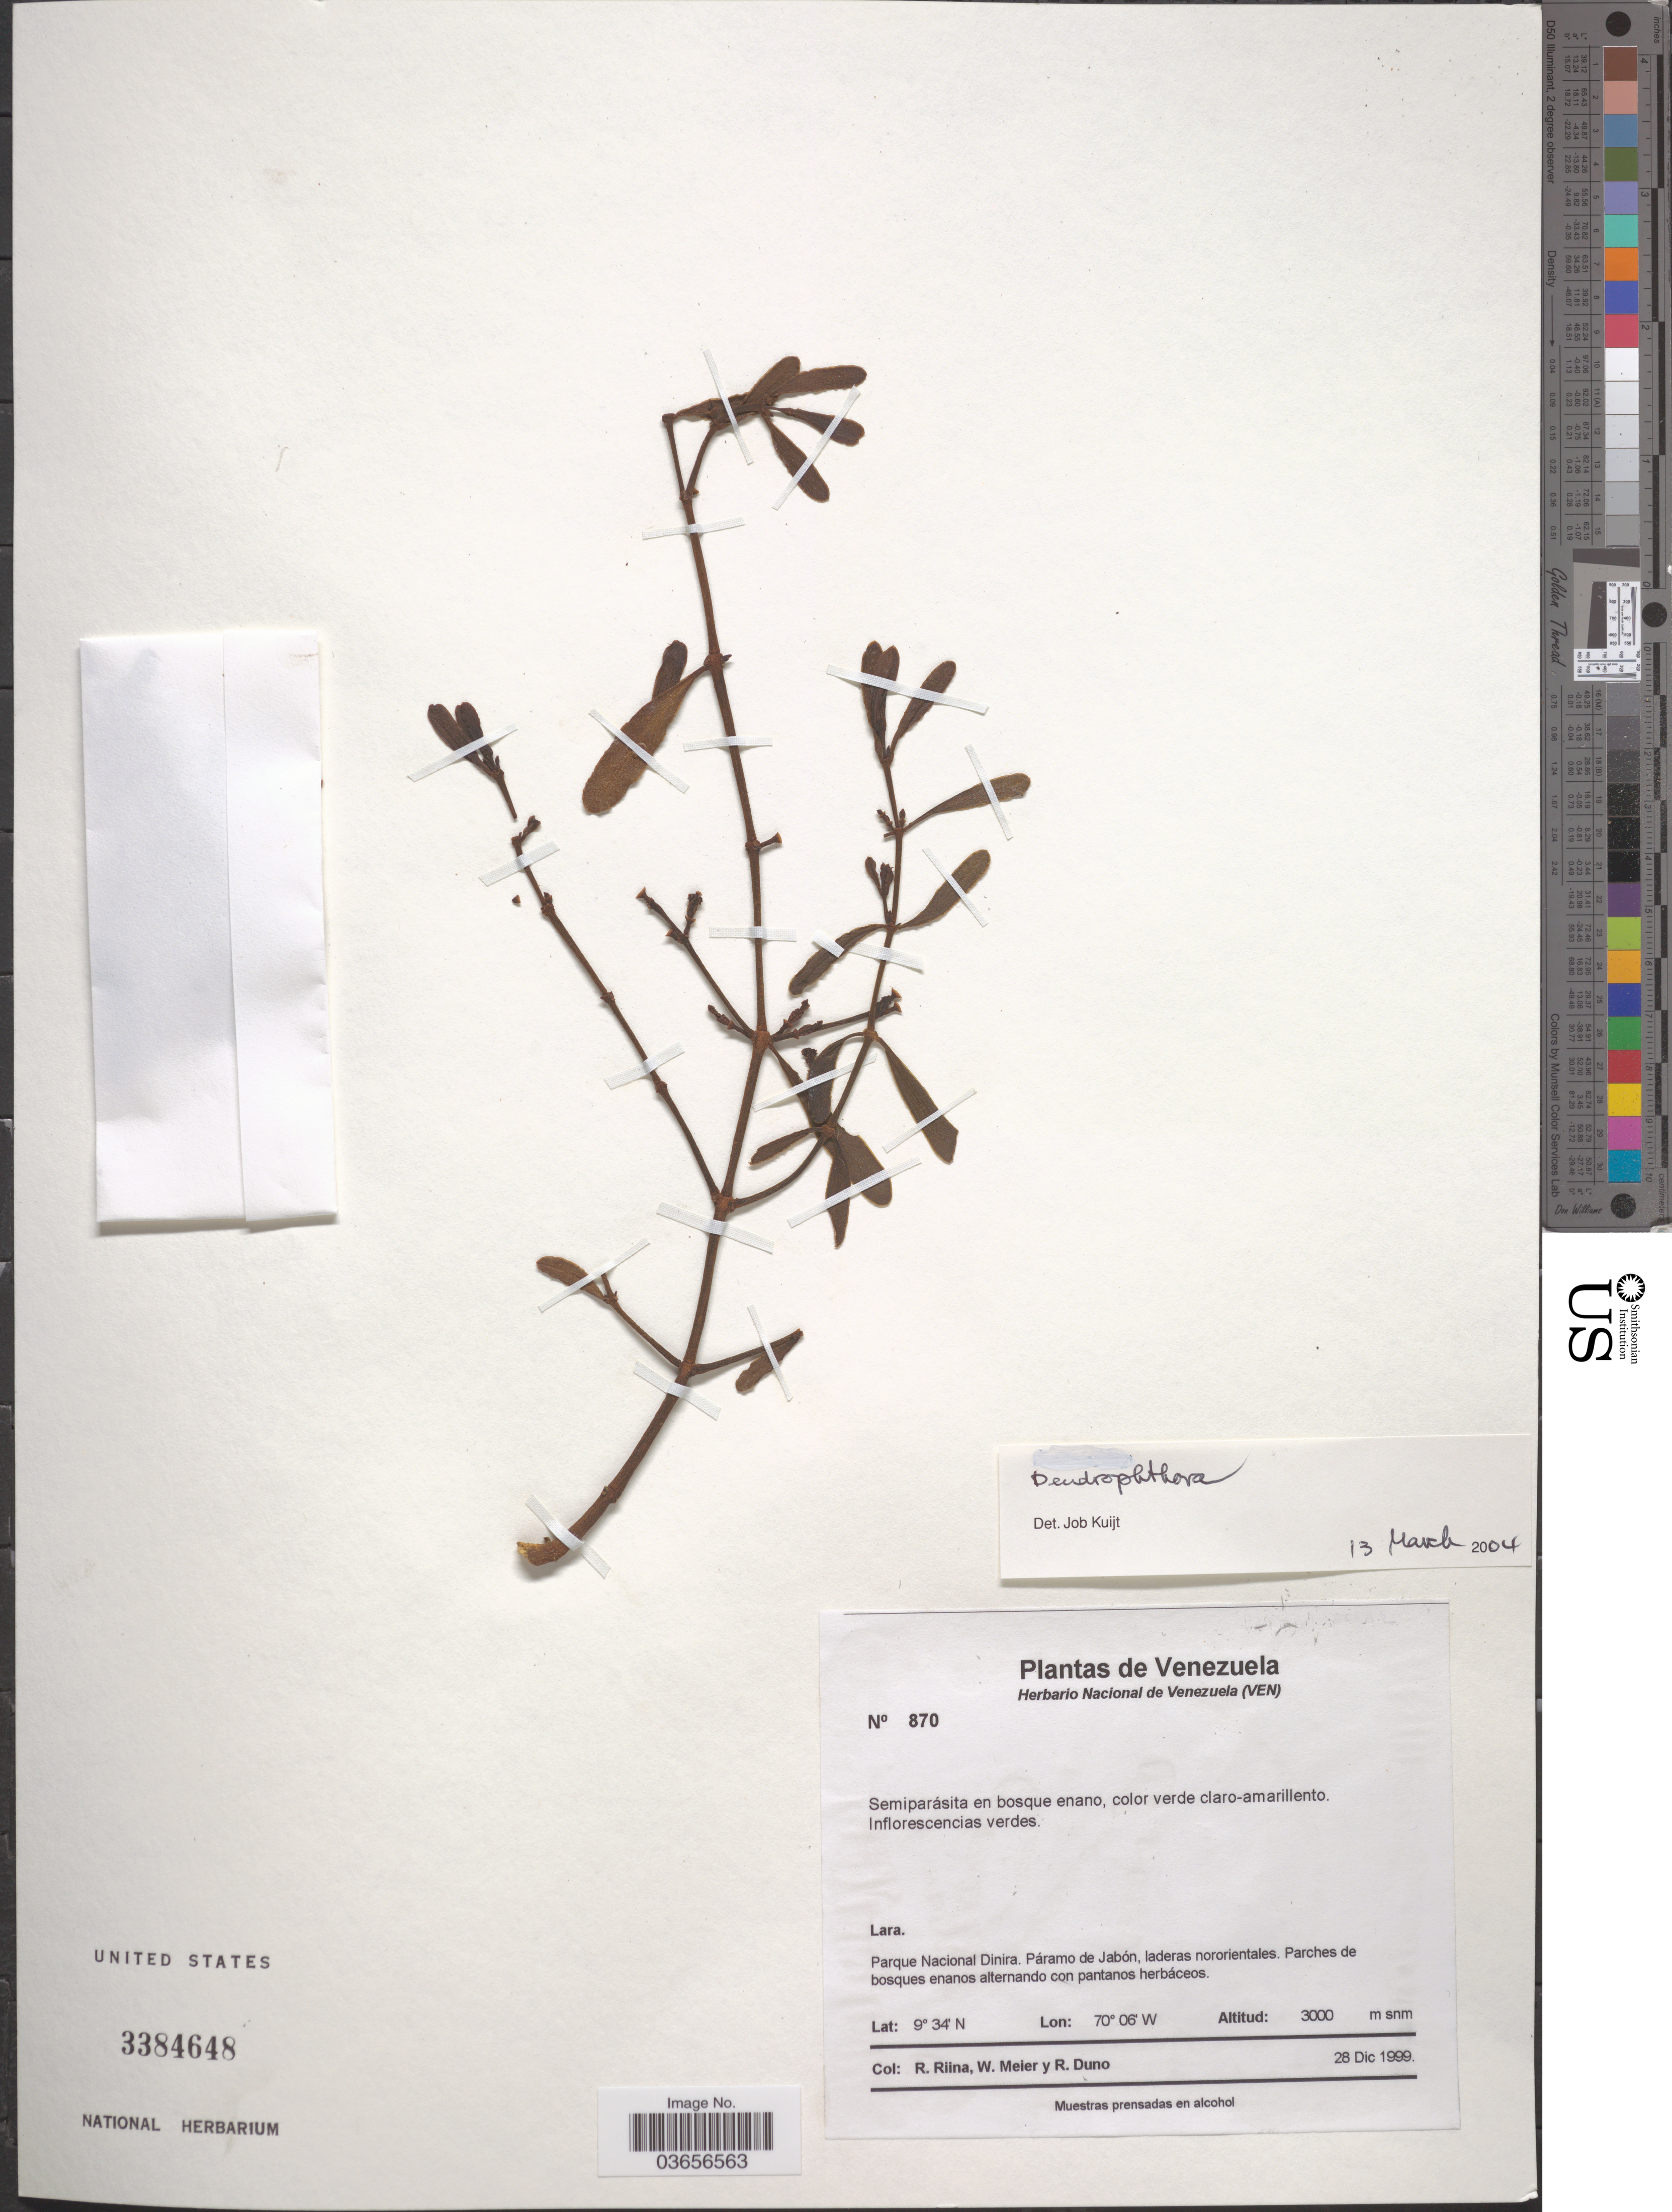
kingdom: Plantae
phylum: Tracheophyta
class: Magnoliopsida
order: Santalales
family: Viscaceae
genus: Dendrophthora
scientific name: Dendrophthora sp.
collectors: R. Riina, W. Meier & R. Duno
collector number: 870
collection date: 1999-12-28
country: Venezuela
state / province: Lara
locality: Parque Nacional Dinira. Páramo de Jabón, laderas nororientales.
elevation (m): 3000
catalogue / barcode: US 3384648